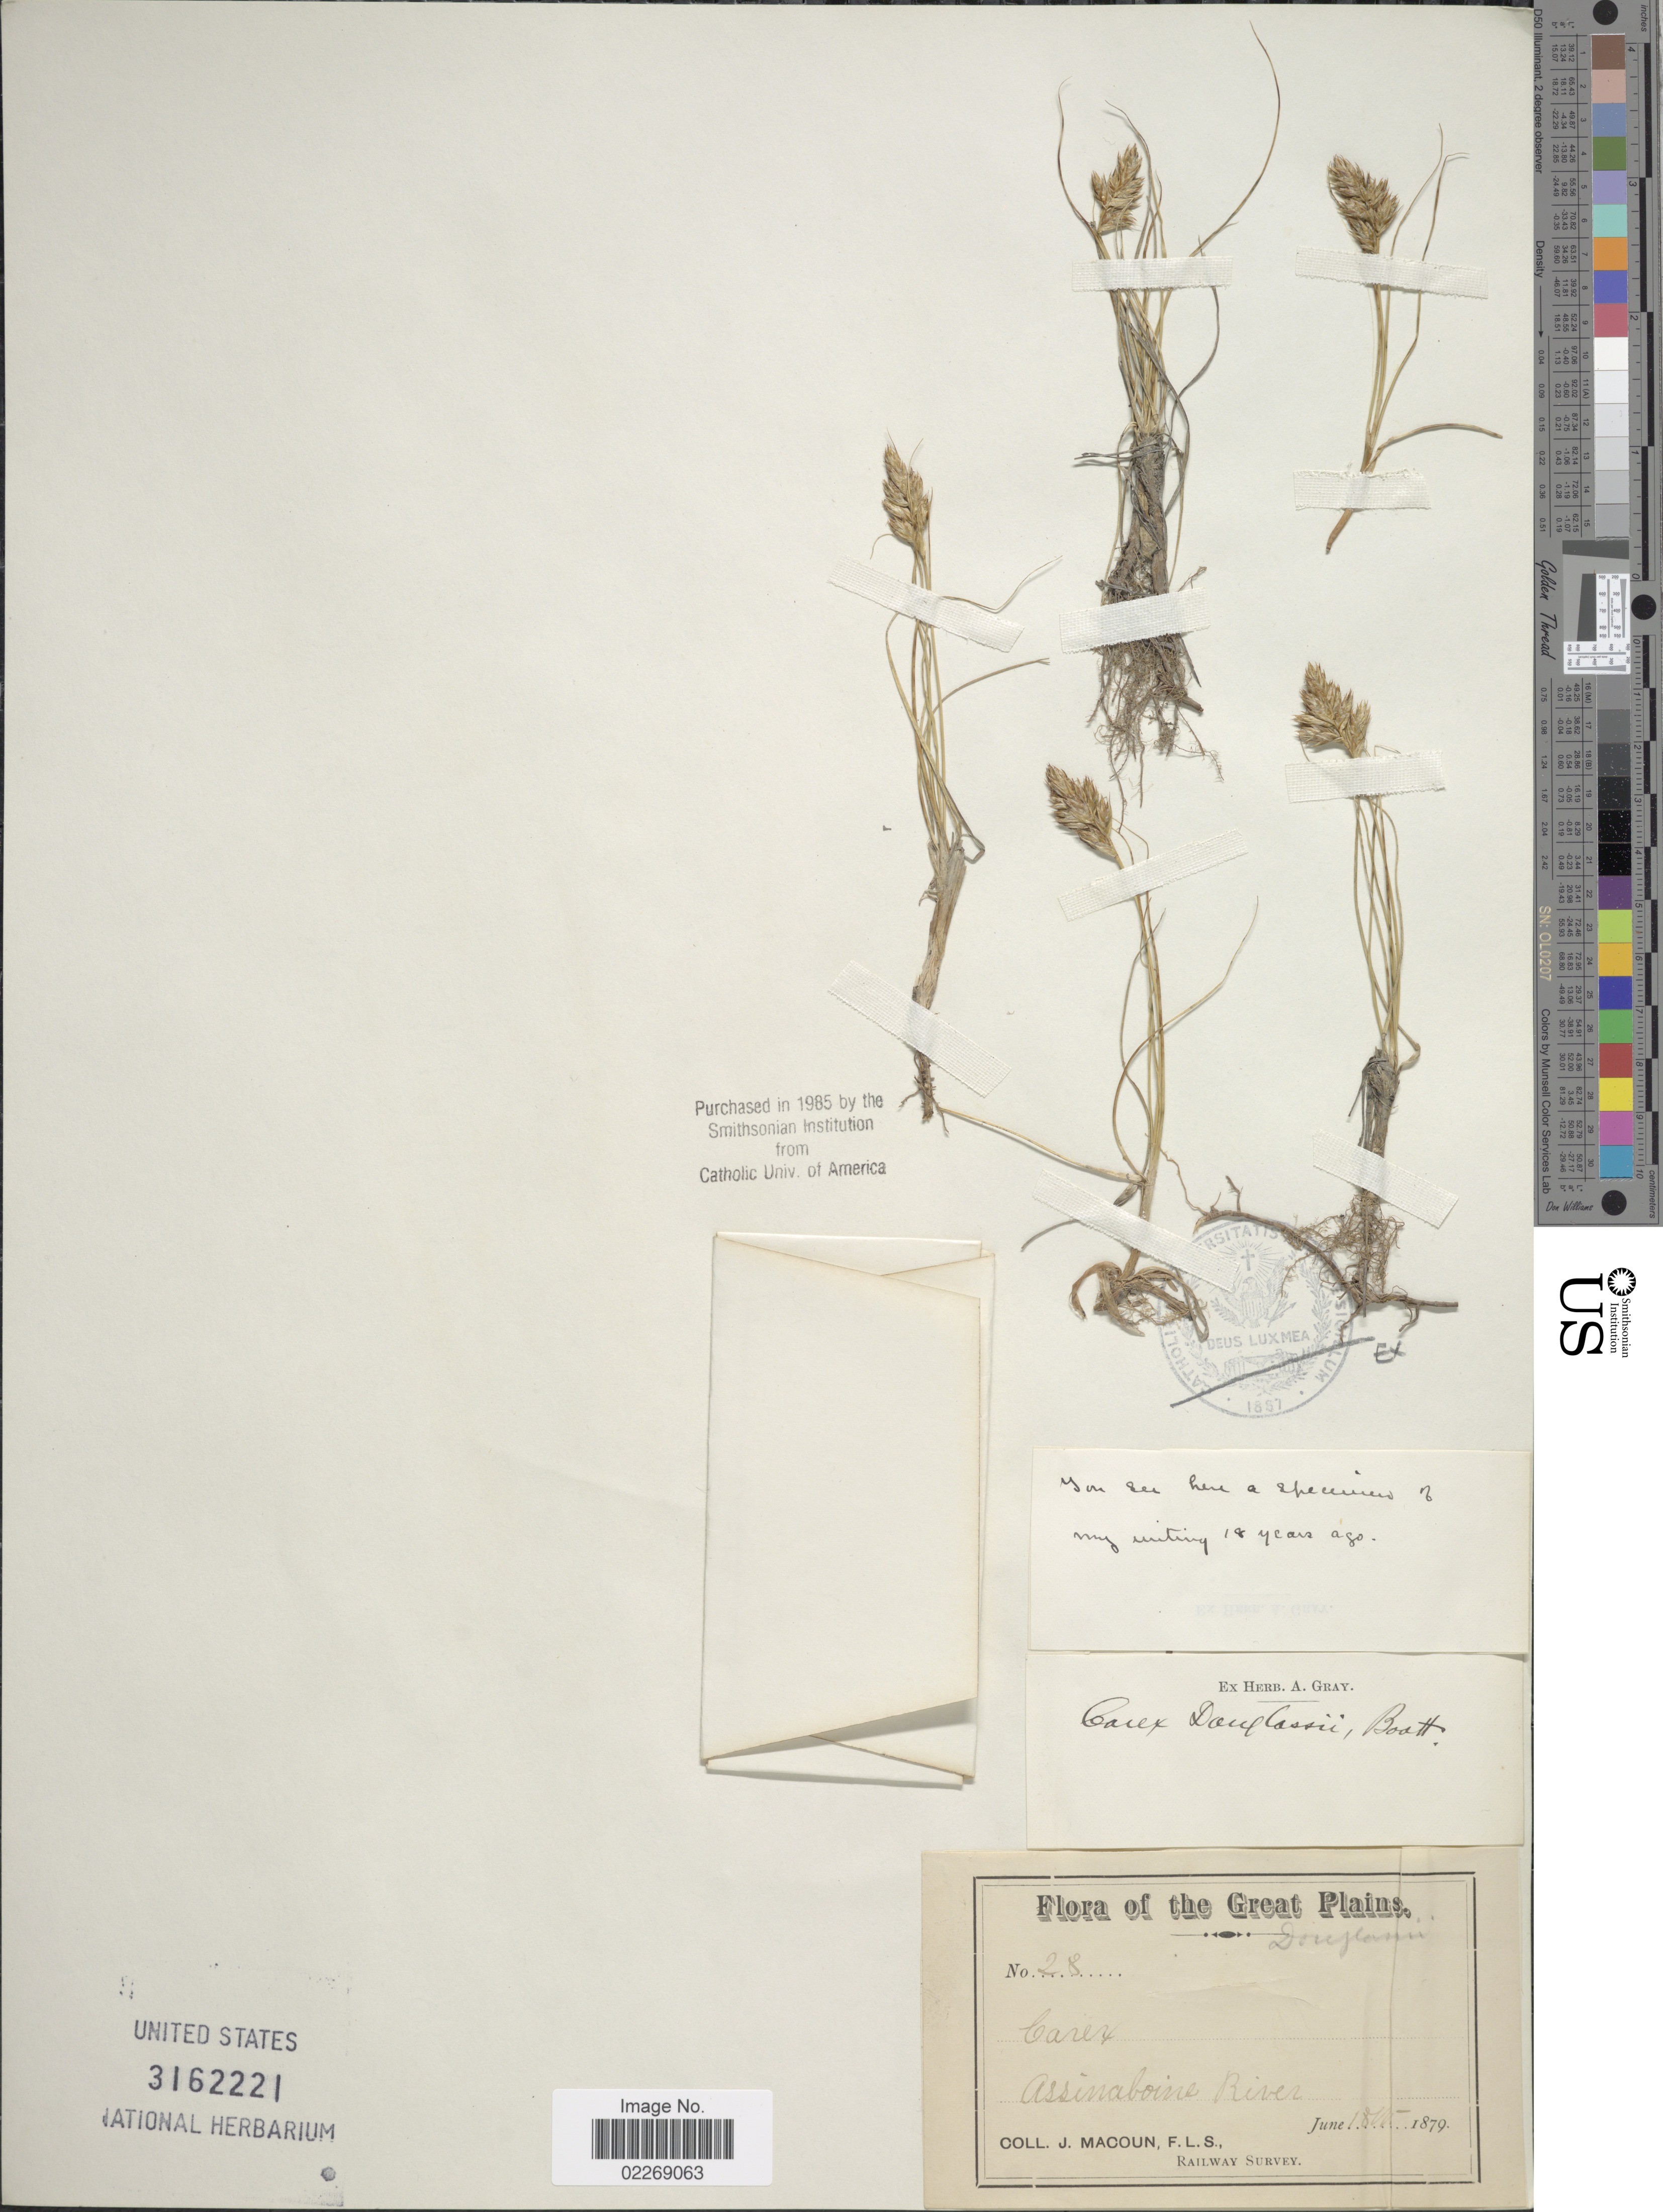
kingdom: Plantae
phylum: Tracheophyta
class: Liliopsida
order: Poales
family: Cyperaceae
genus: Carex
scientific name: Carex douglasii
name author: Boott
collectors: J. Macoun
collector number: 28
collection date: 1879-06-18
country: Canada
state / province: Manitoba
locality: Great Plains. Assiniboine River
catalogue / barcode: US 3162221